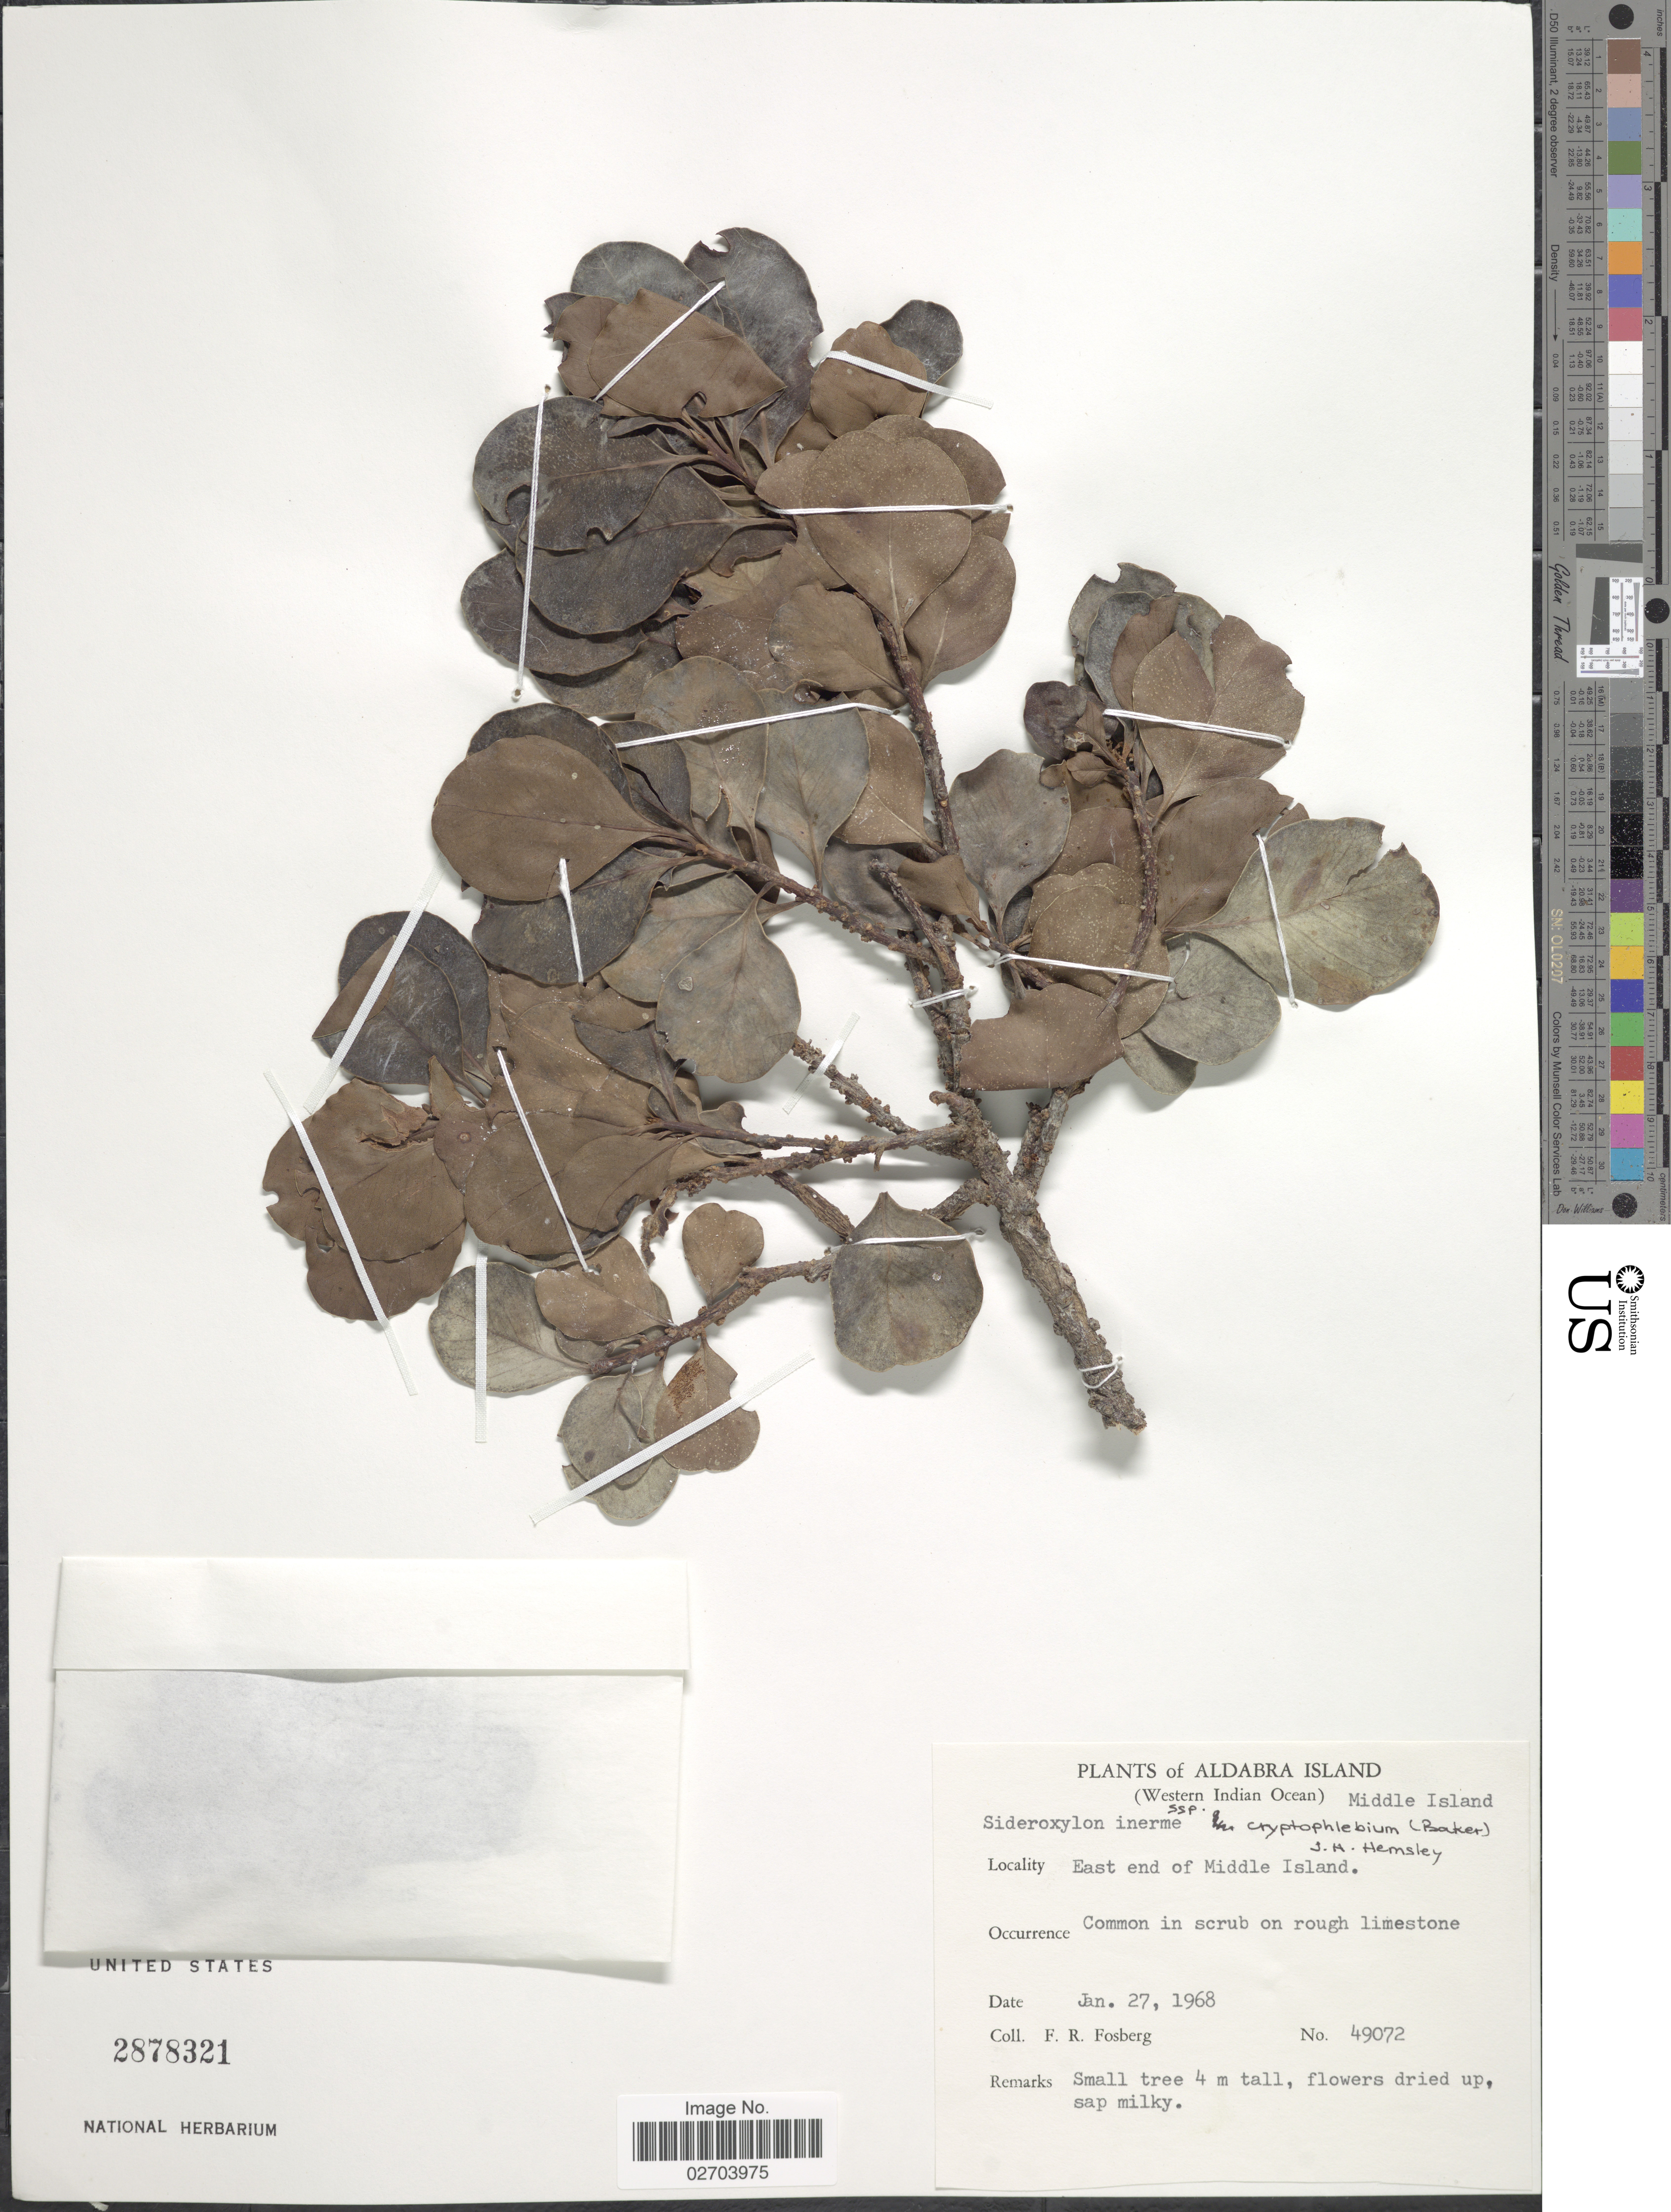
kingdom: Plantae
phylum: Tracheophyta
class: Magnoliopsida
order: Ericales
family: Sapotaceae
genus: Sideroxylon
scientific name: Sideroxylon inerme subsp. cryptophlebium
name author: (Baker) J.H. Hemsl.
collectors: F. R. Fosberg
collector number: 49072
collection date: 1968-01-27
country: Seychelles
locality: Aldabra Island. (Western Indian Ocean) Middle Island. East end of Middle Island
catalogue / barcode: US 2878321